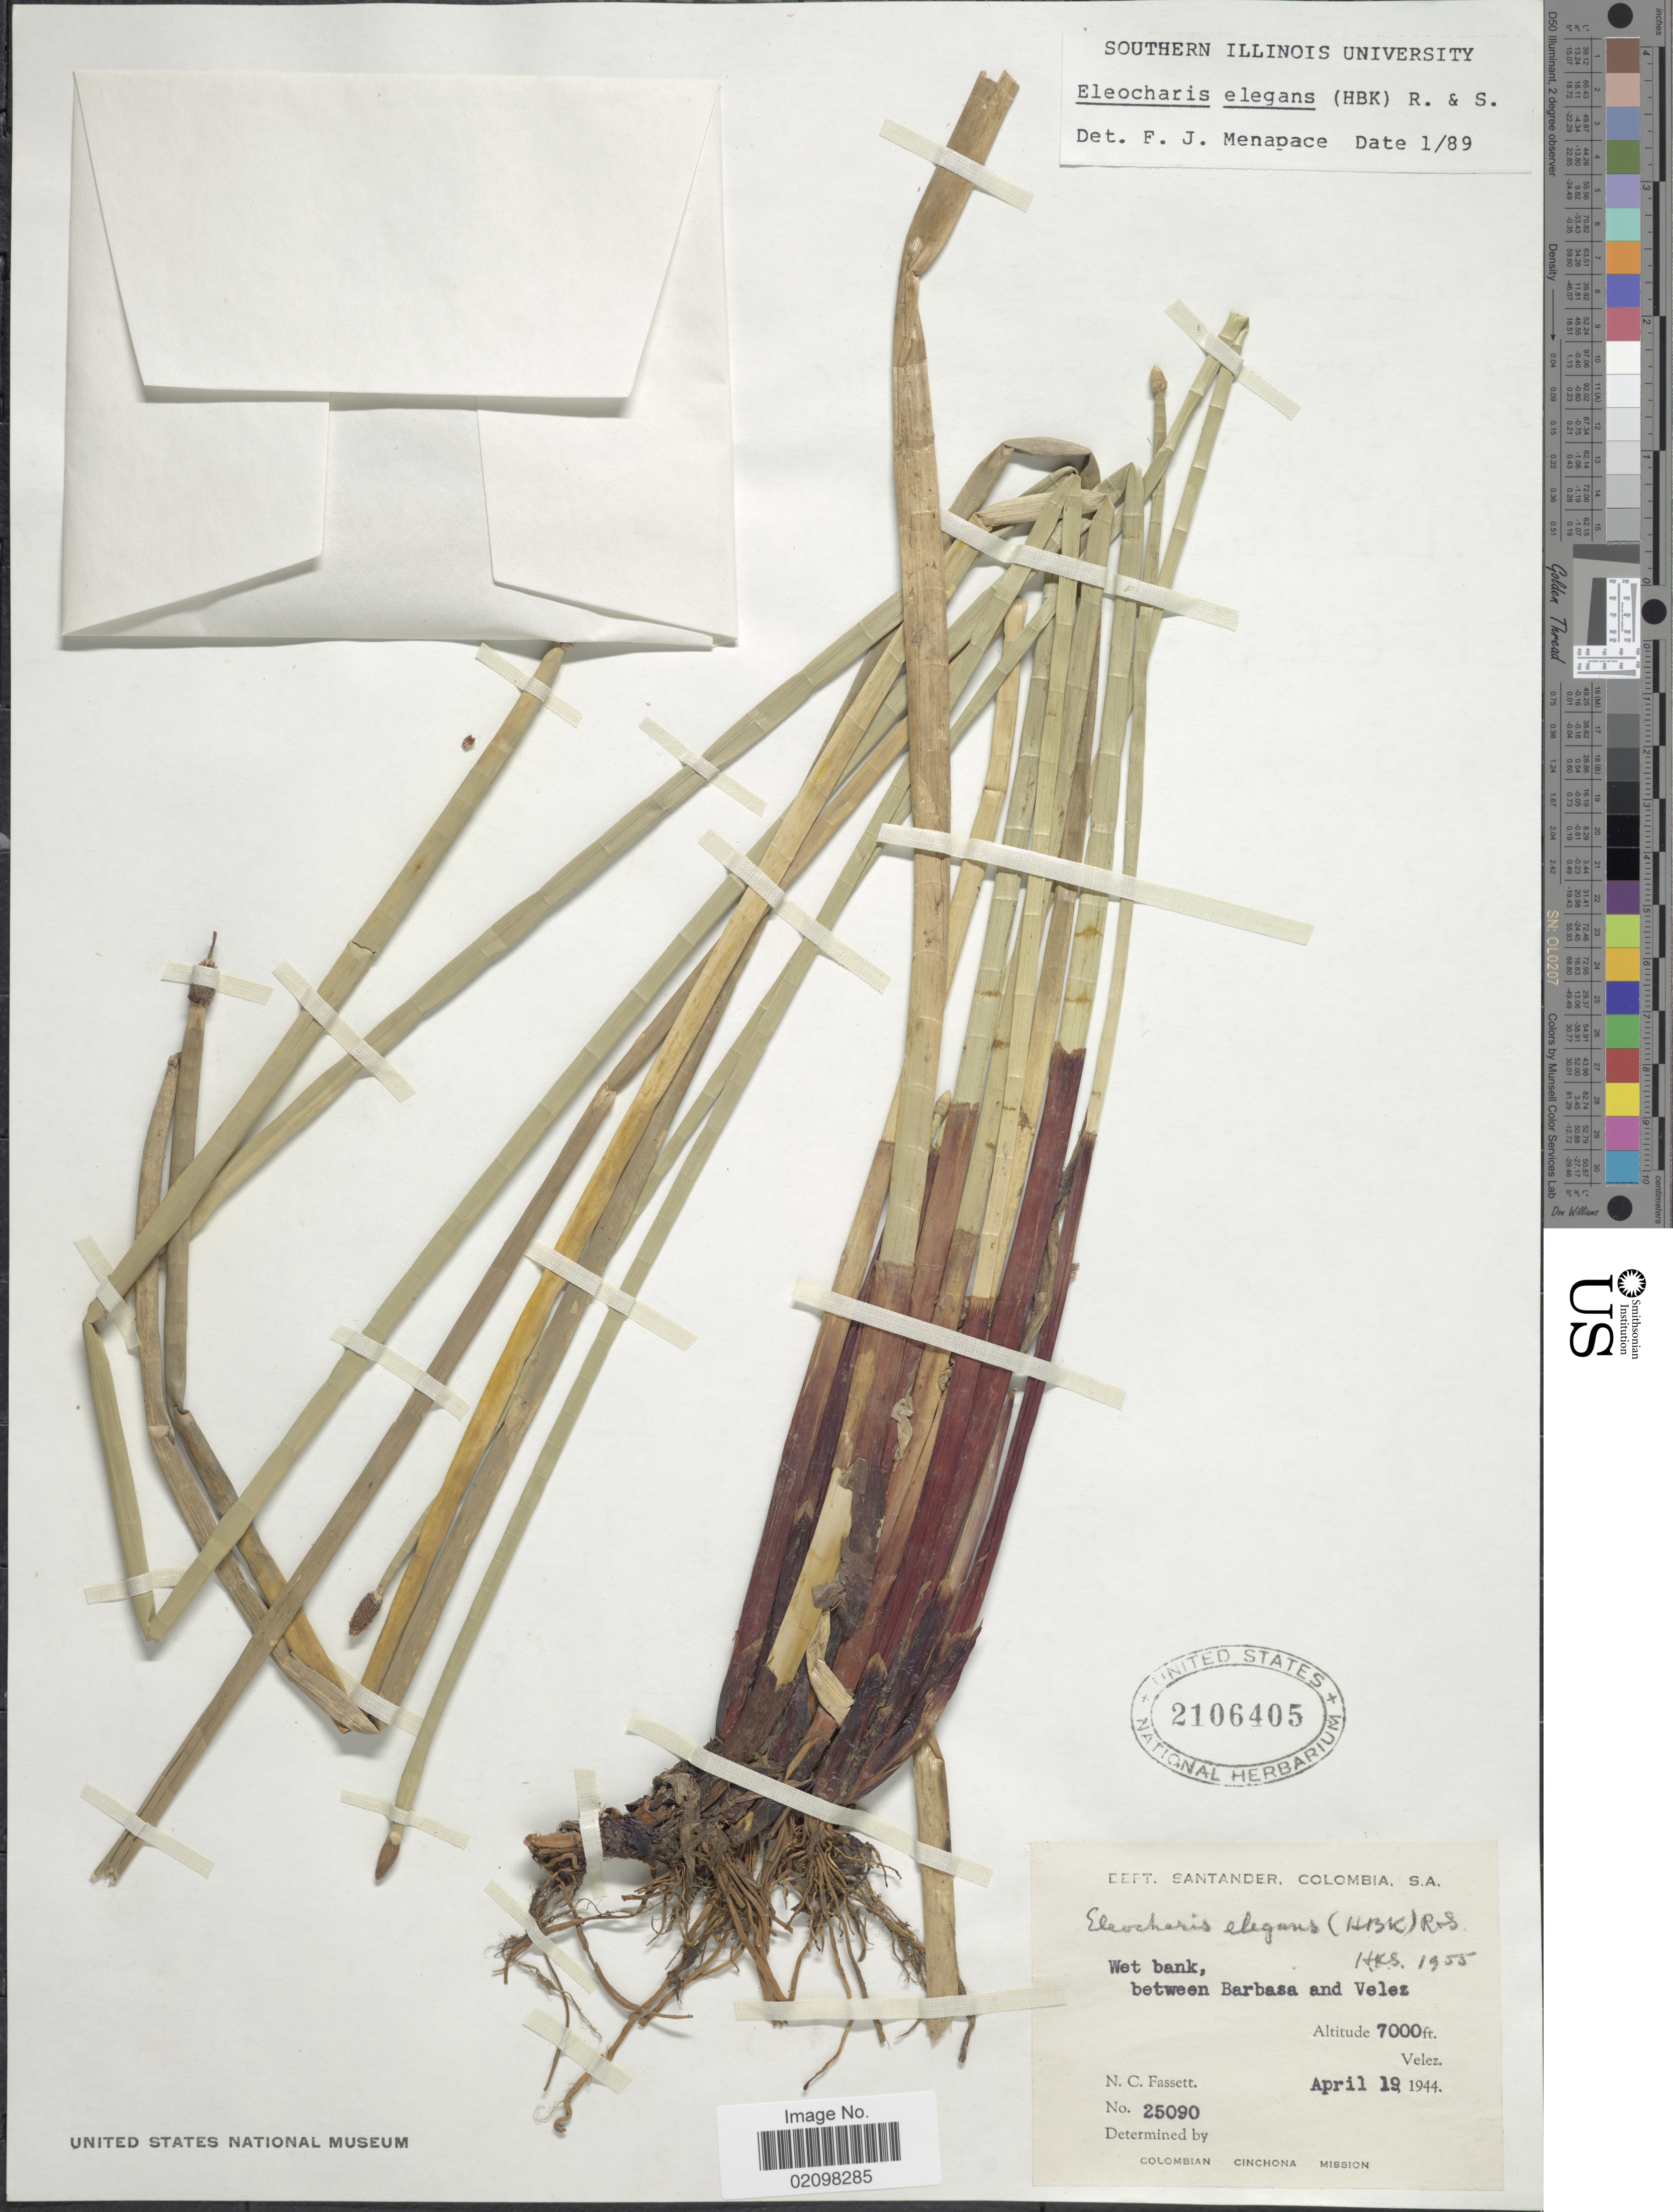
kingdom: Plantae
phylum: Tracheophyta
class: Liliopsida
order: Poales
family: Cyperaceae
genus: Eleocharis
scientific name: Eleocharis elegans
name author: (Kunth) Roem. & Schult.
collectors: N. C. Fassett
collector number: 25090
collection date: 1944-04-19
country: Colombia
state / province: Santander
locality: Between Barbasa and Velez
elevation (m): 2134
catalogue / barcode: US 2106405